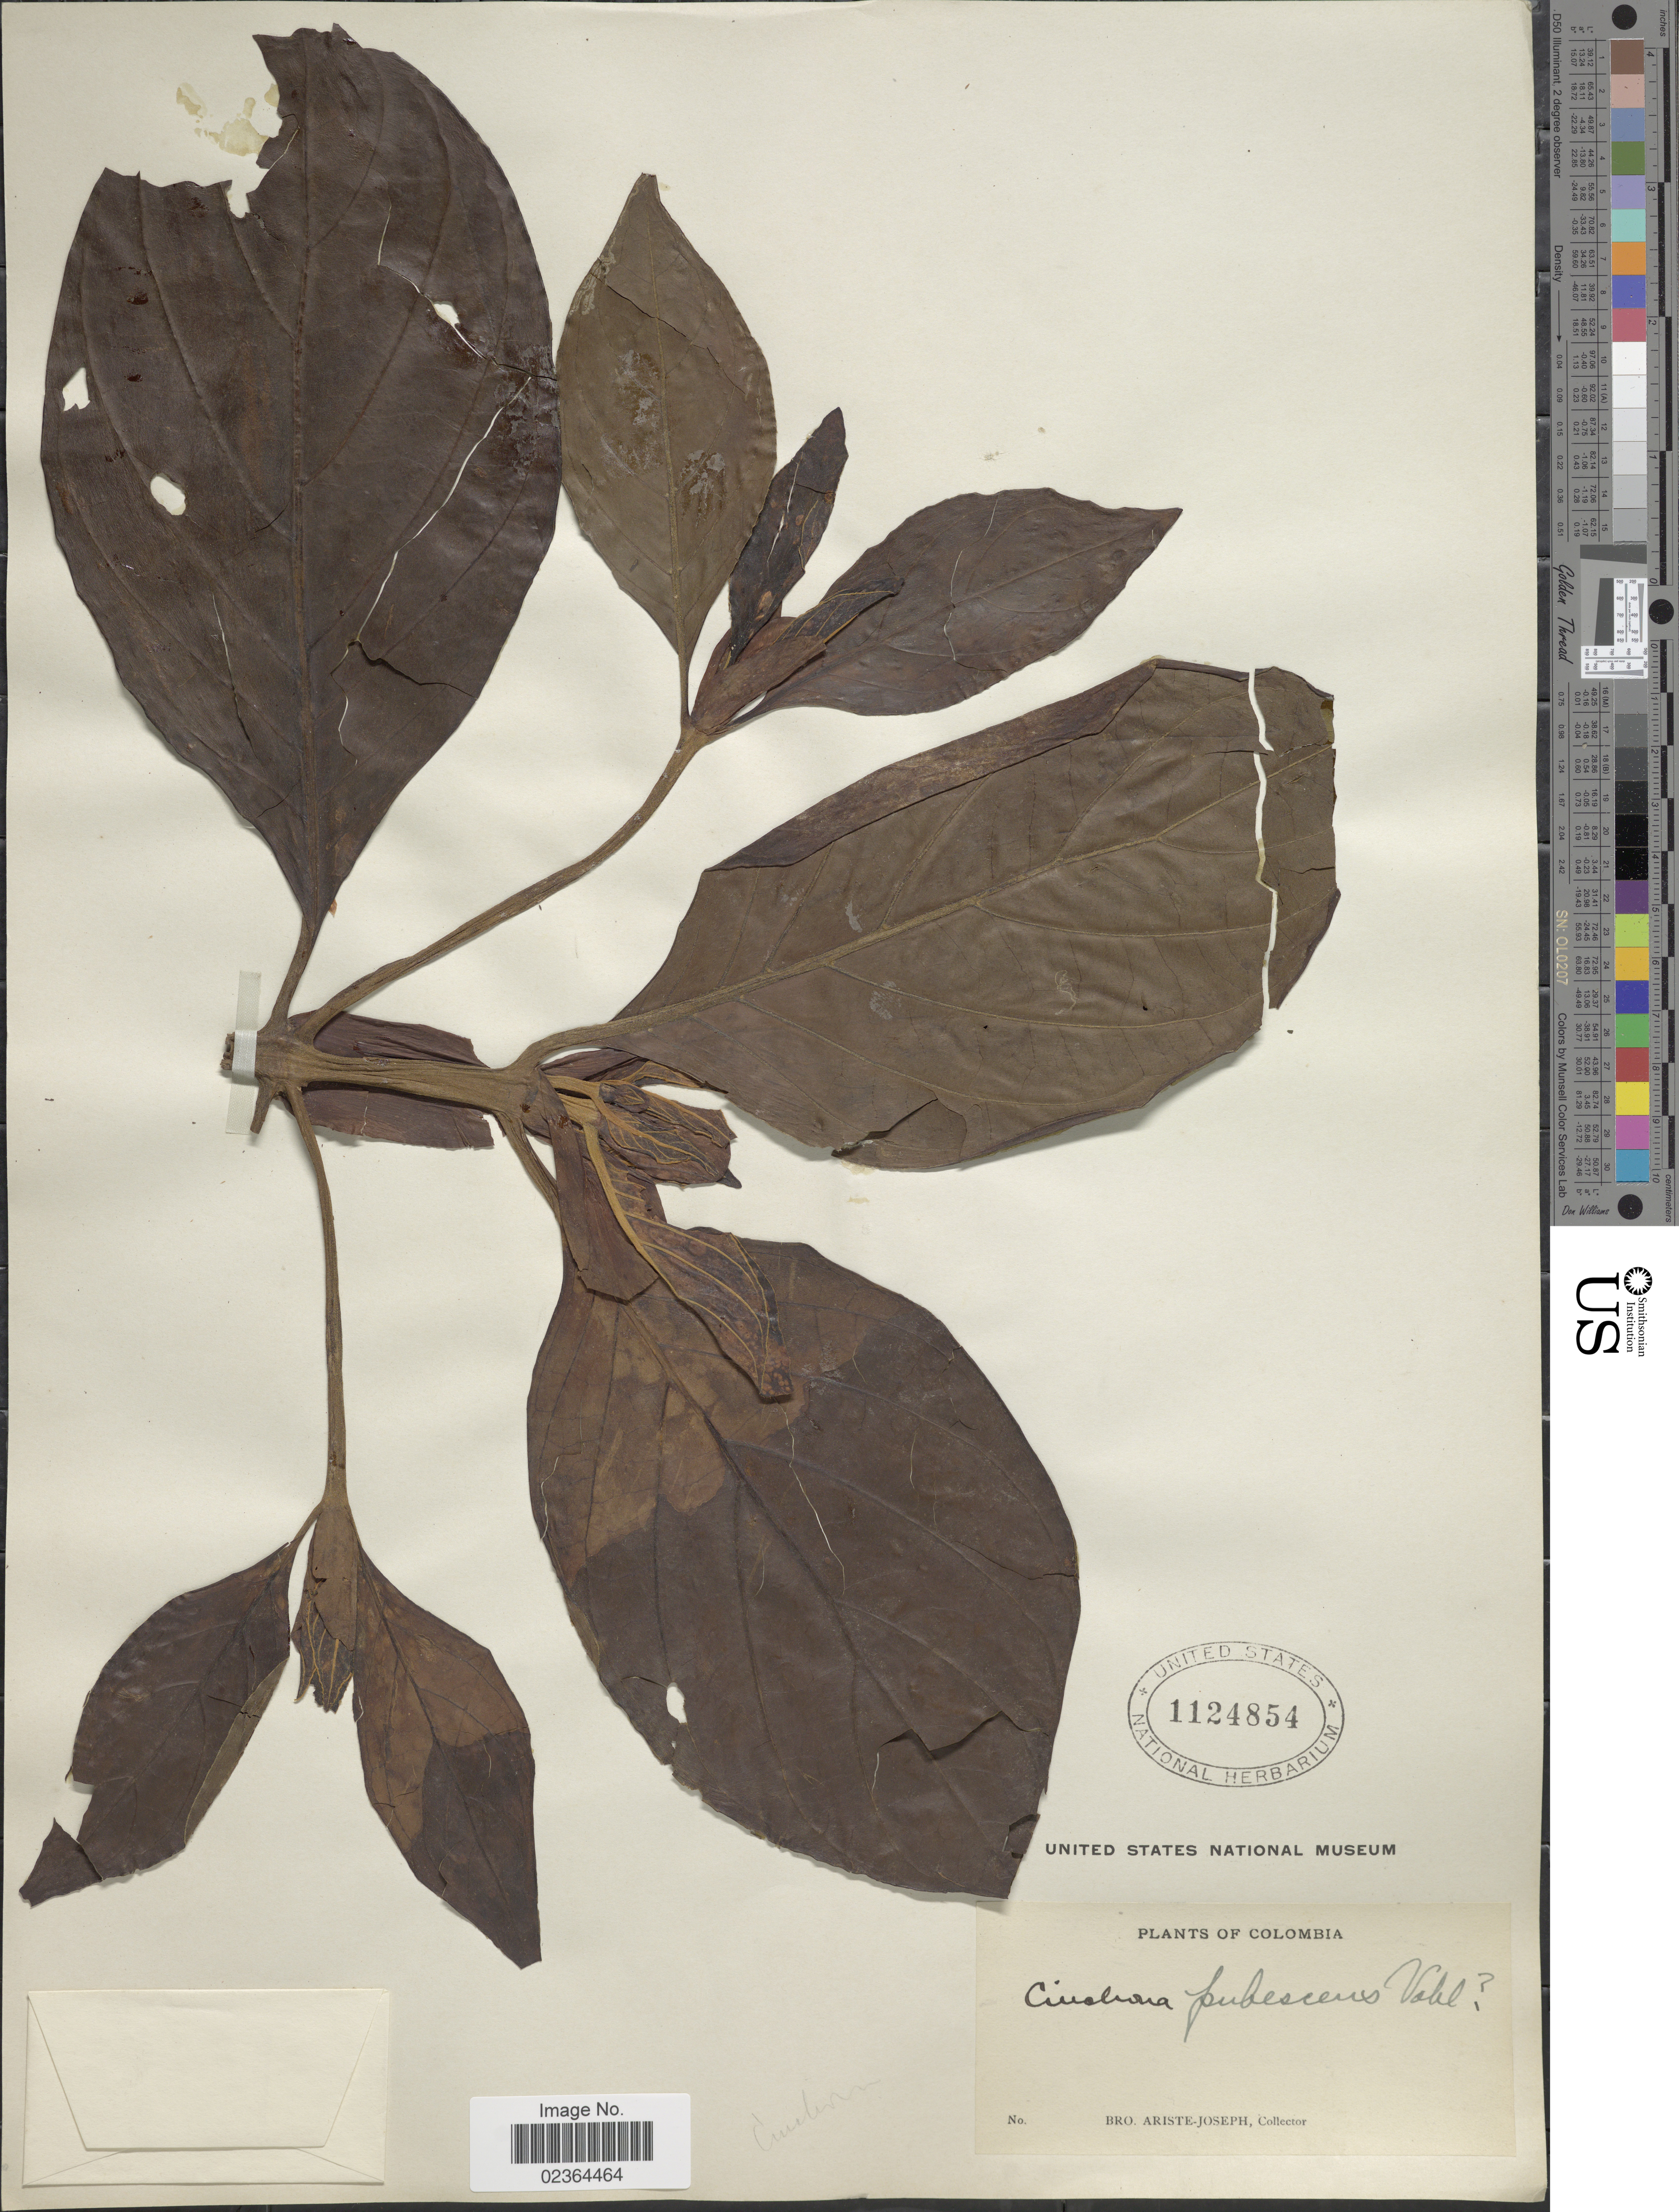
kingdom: Plantae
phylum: Tracheophyta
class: Magnoliopsida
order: Gentianales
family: Rubiaceae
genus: Cinchona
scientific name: Cinchona officinalis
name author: L.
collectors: Bro. Ariste-Joseph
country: Colombia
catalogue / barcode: US 1124854